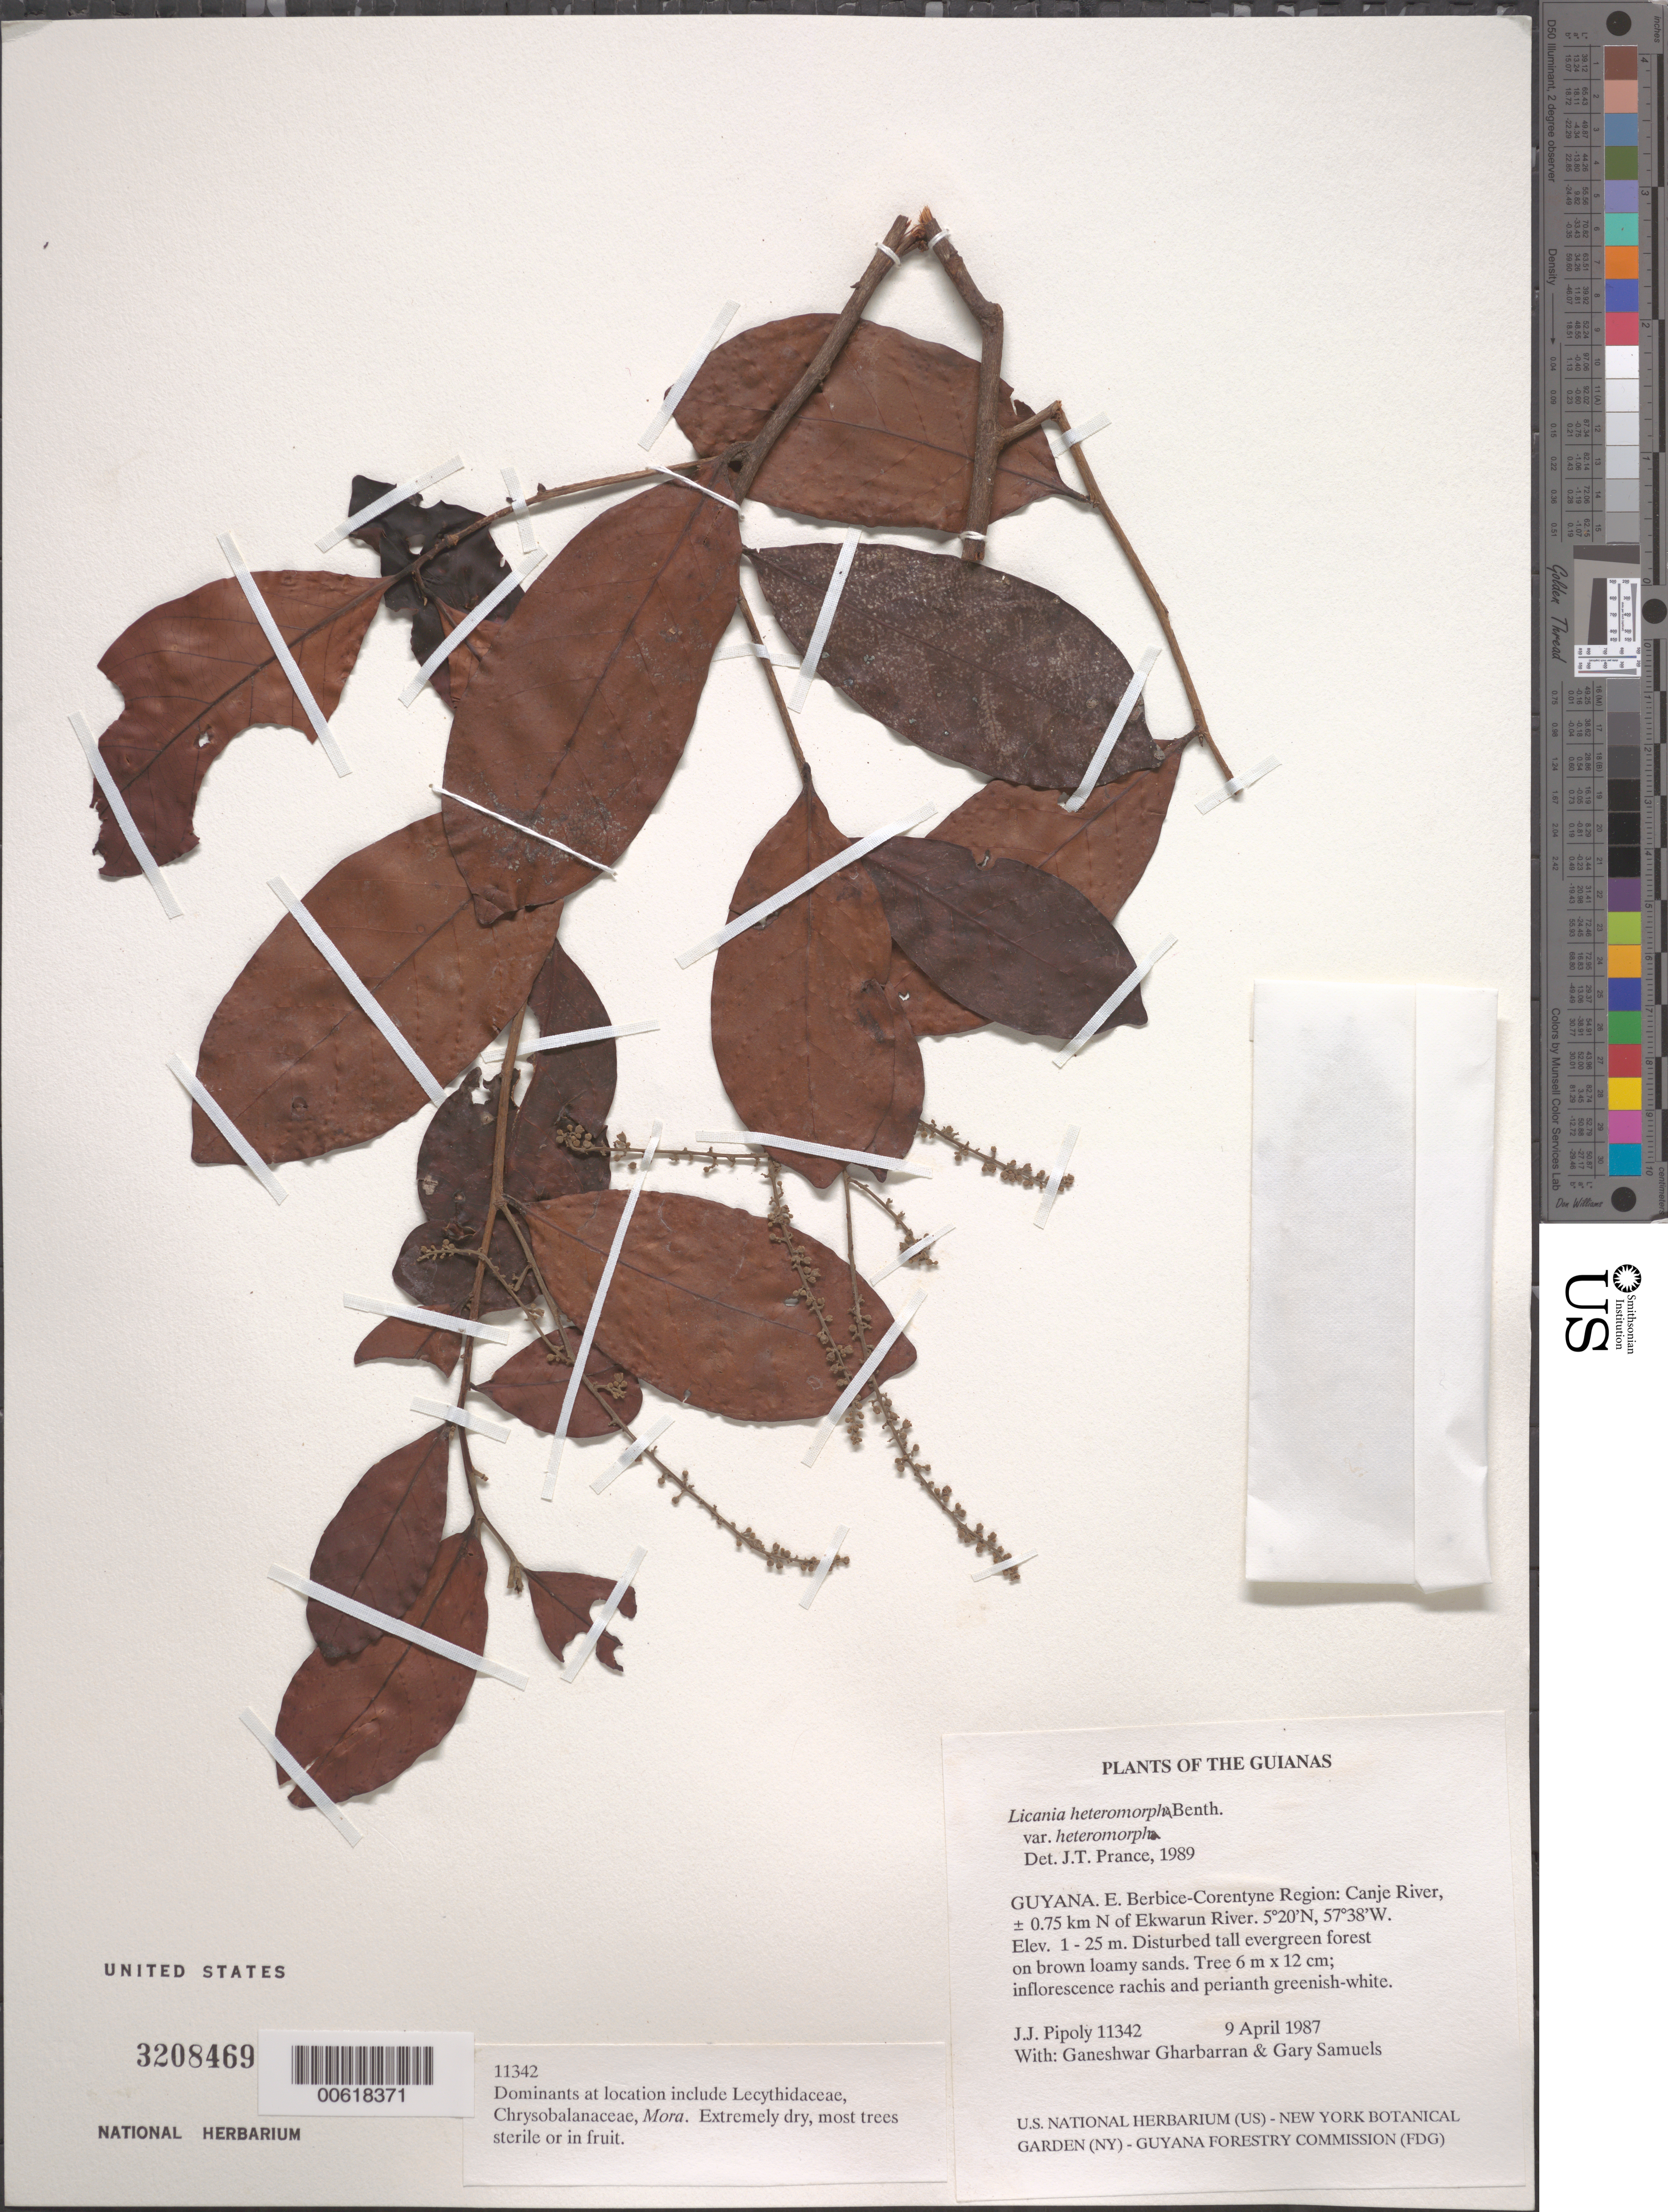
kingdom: Plantae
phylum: Tracheophyta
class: Magnoliopsida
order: Malpighiales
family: Chrysobalanaceae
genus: Hymenopus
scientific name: Hymenopus heteromorphus var. heteromorphus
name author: (Benth.) Sothers & Prance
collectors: J. J. Pipoly, G. Gharbarran & G. Samuels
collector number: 11342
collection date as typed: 9 April 1987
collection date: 1987-04-09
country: Guyana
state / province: E. Berbice-Corentyne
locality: Canje River, ± 0.75 km N of Ekwarun River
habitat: Disturbed tall evergreen forest on brown loamy sands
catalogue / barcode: US 3208469